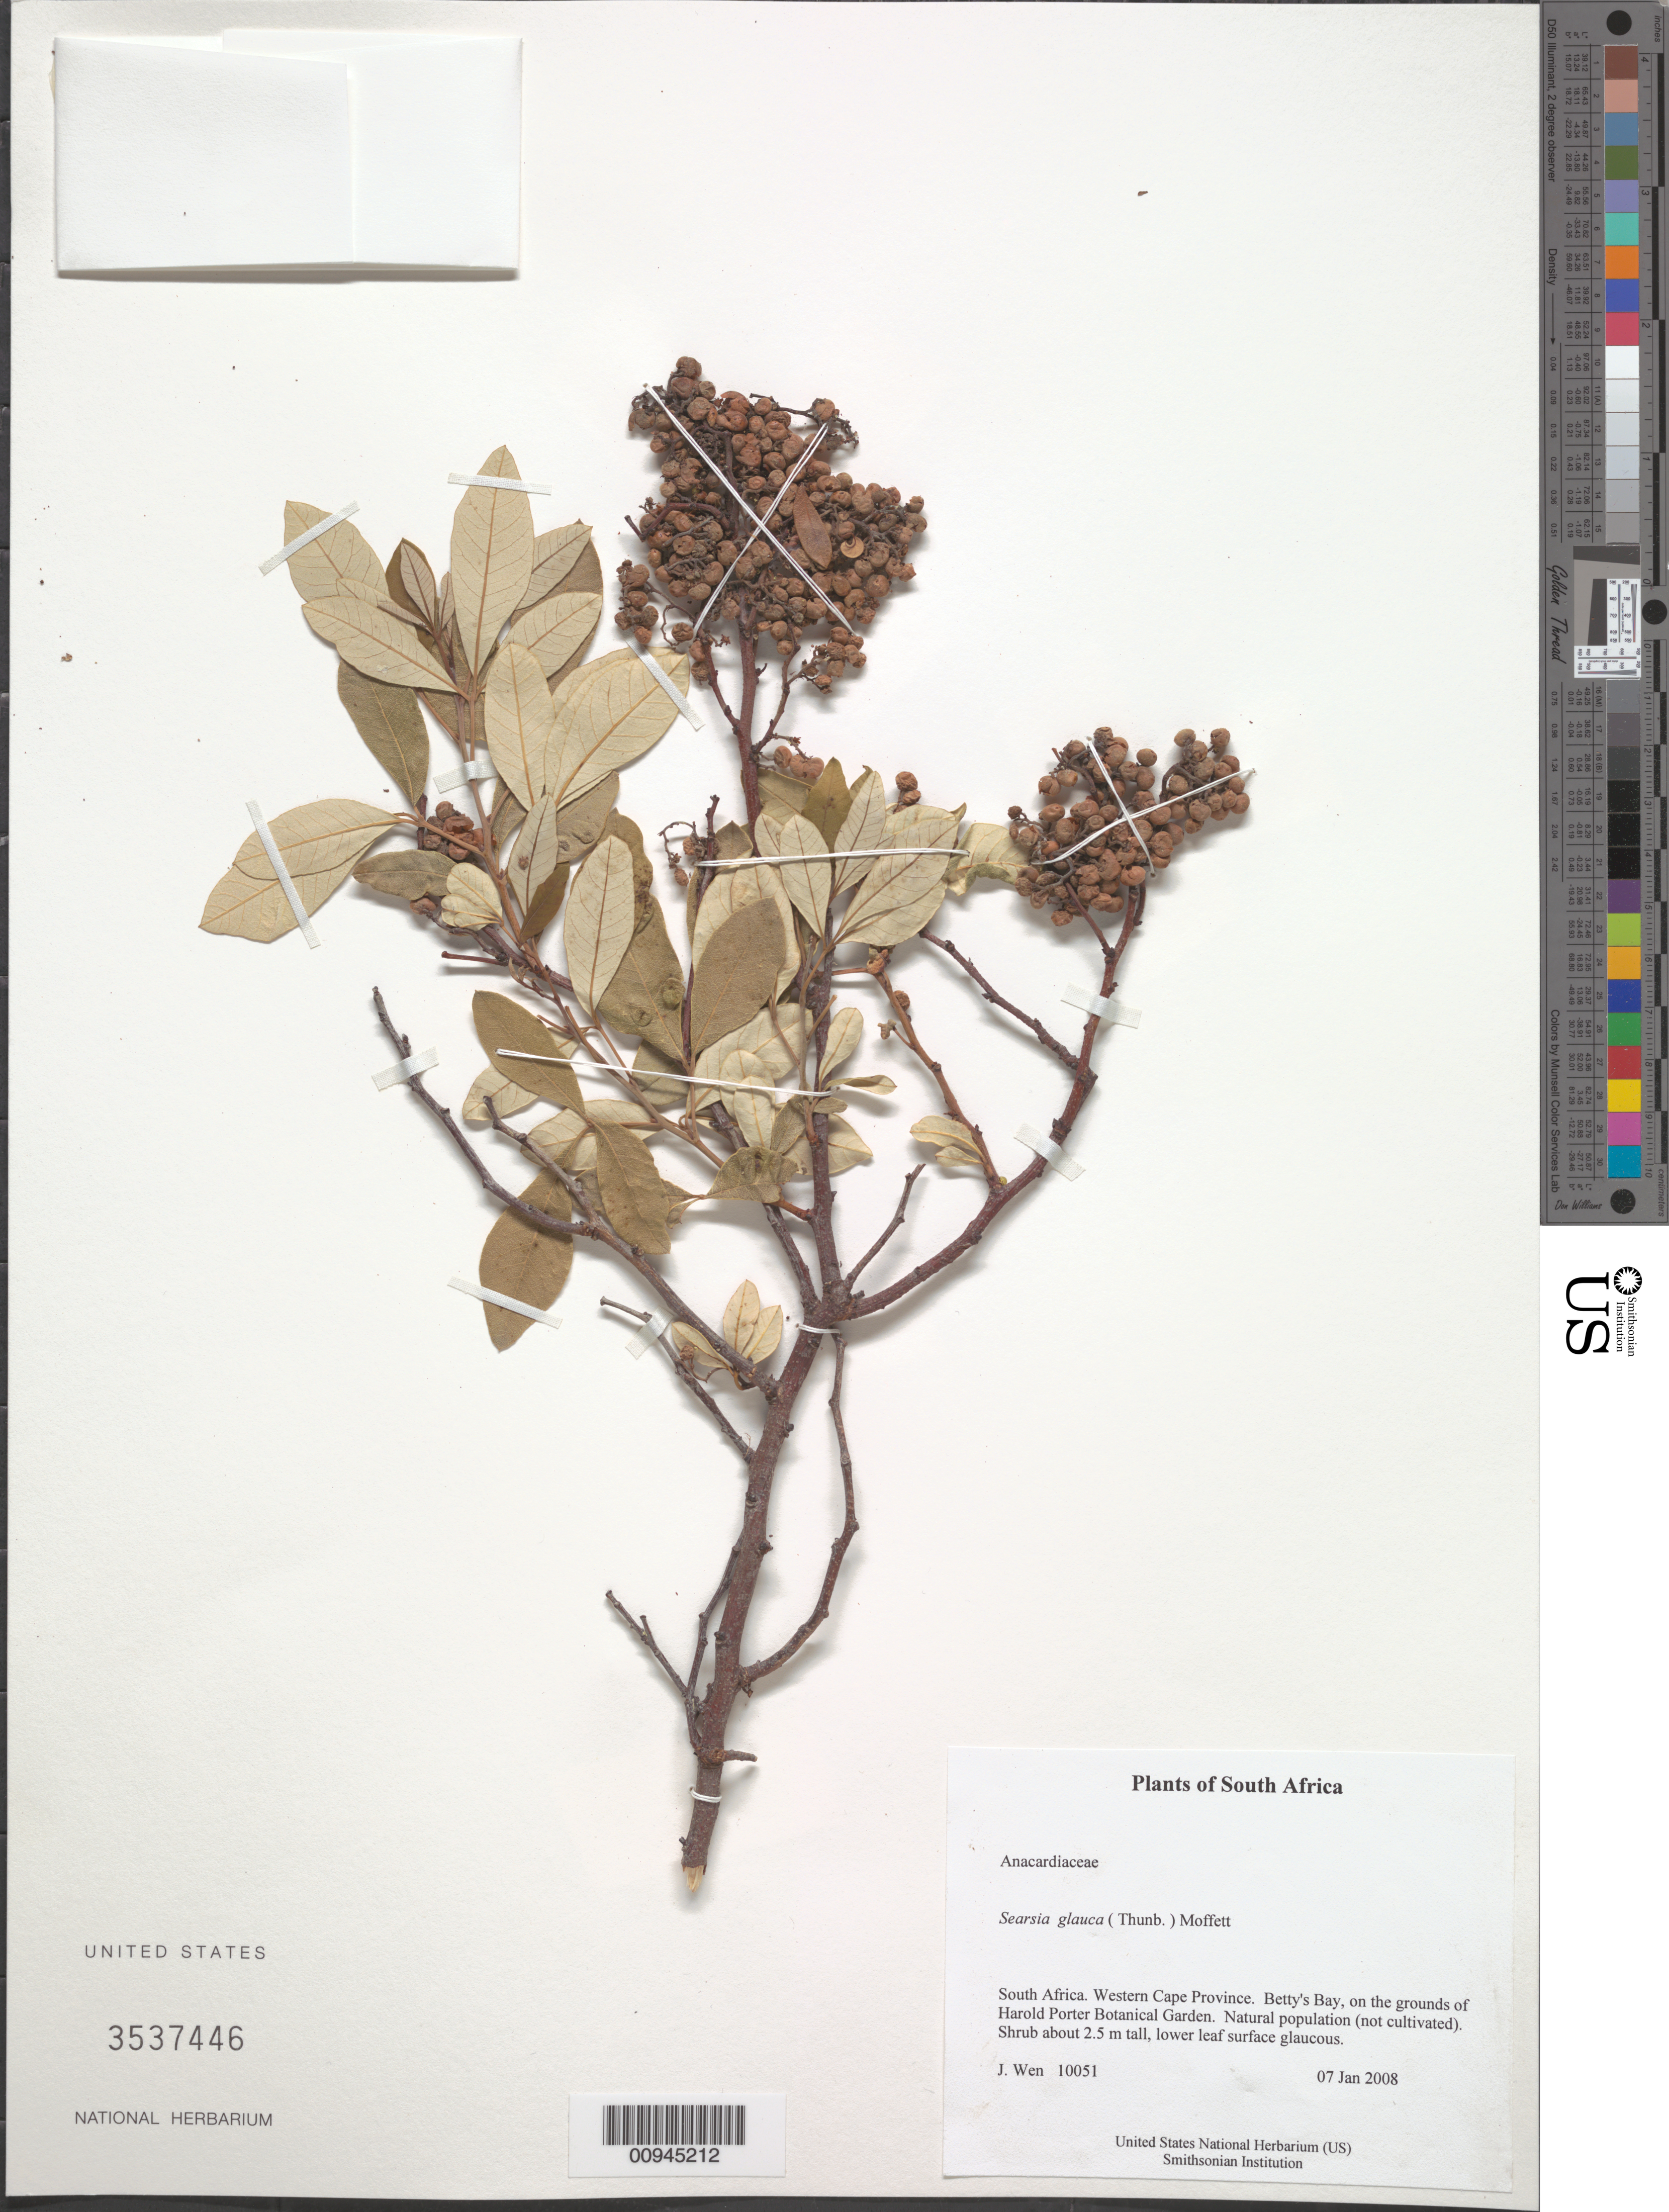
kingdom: Plantae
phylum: Tracheophyta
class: Magnoliopsida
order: Sapindales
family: Anacardiaceae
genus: Searsia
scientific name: Searsia glauca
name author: (Thunb.) Moffett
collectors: J. Wen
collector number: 10051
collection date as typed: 07 Jan 2008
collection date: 2008-01-07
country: South Africa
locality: Western Cape Province. Betty's Bay, on the grounds of Harold Porter Botanical Garden. Natural population (not cultivated).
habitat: Shrub about 2.5 m tall, lower leaf surface glaucous.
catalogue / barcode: US 3537446